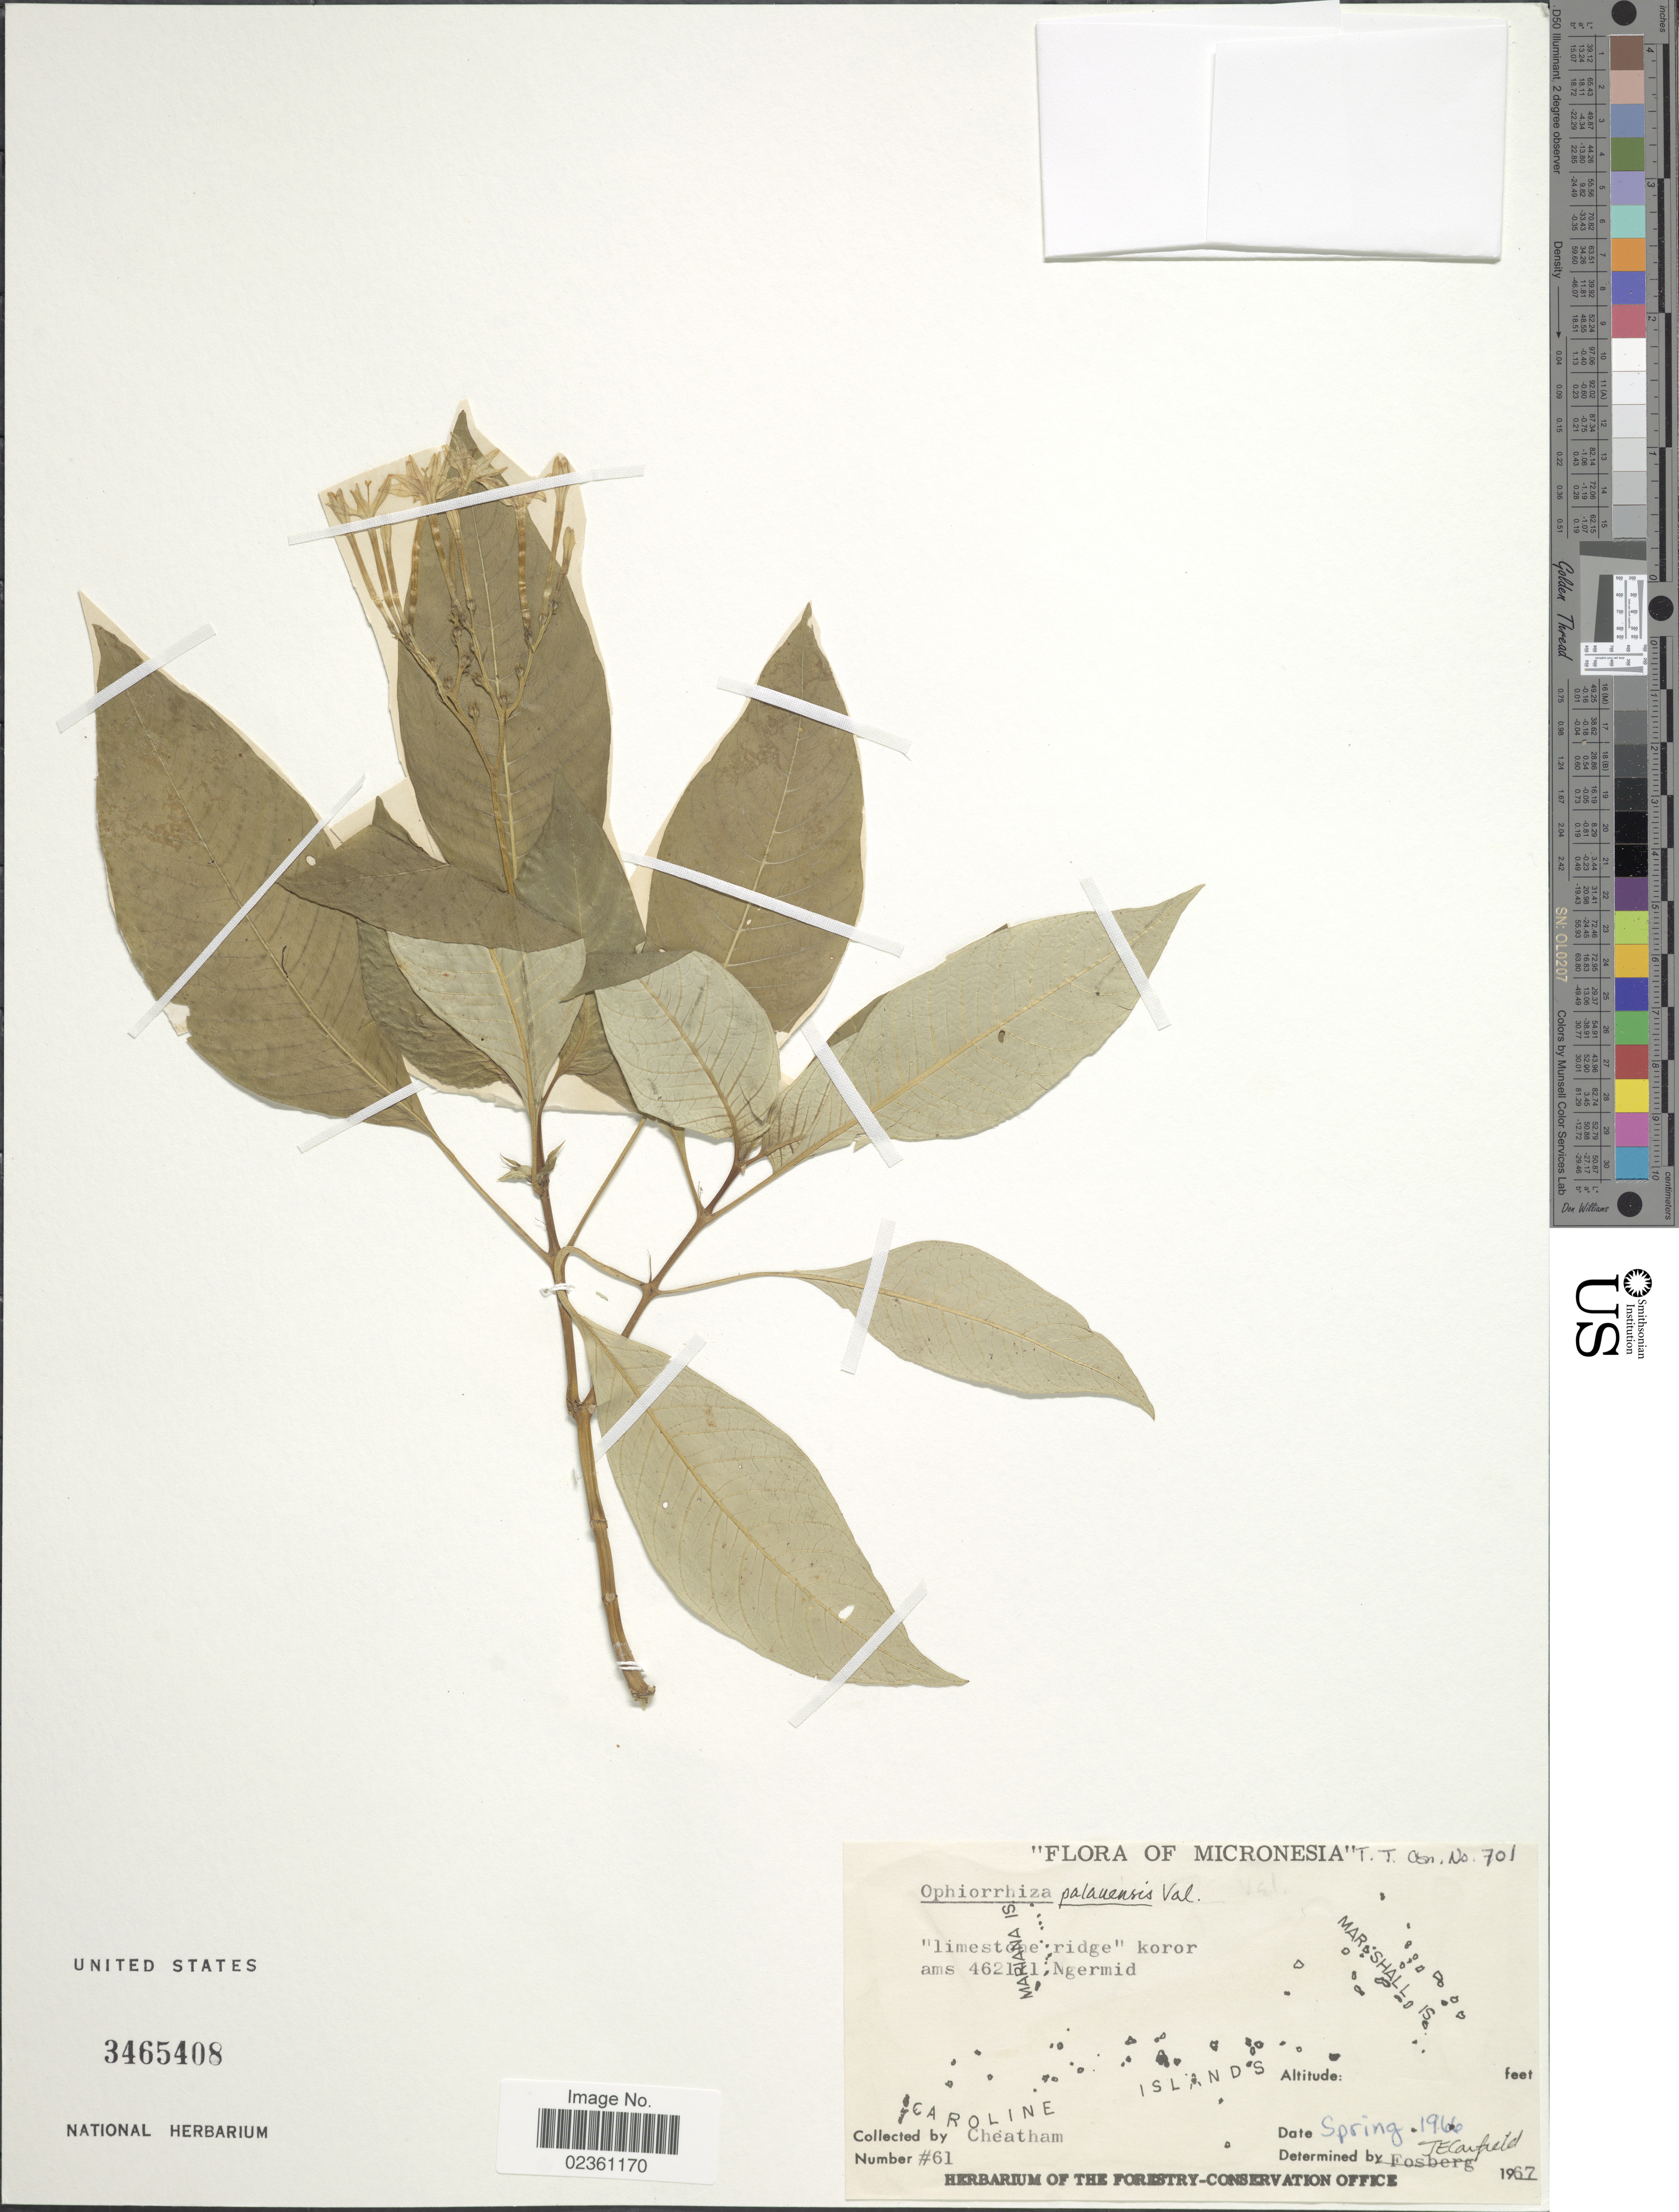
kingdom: Plantae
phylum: Tracheophyta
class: Magnoliopsida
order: Gentianales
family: Rubiaceae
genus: Ophiorrhiza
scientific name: Ophiorrhiza palauensis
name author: Valeton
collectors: Cheatham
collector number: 61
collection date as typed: spring 1966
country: Palau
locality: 'limestone ridge' koror ams 462111, Ngermid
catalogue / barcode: US 3465408